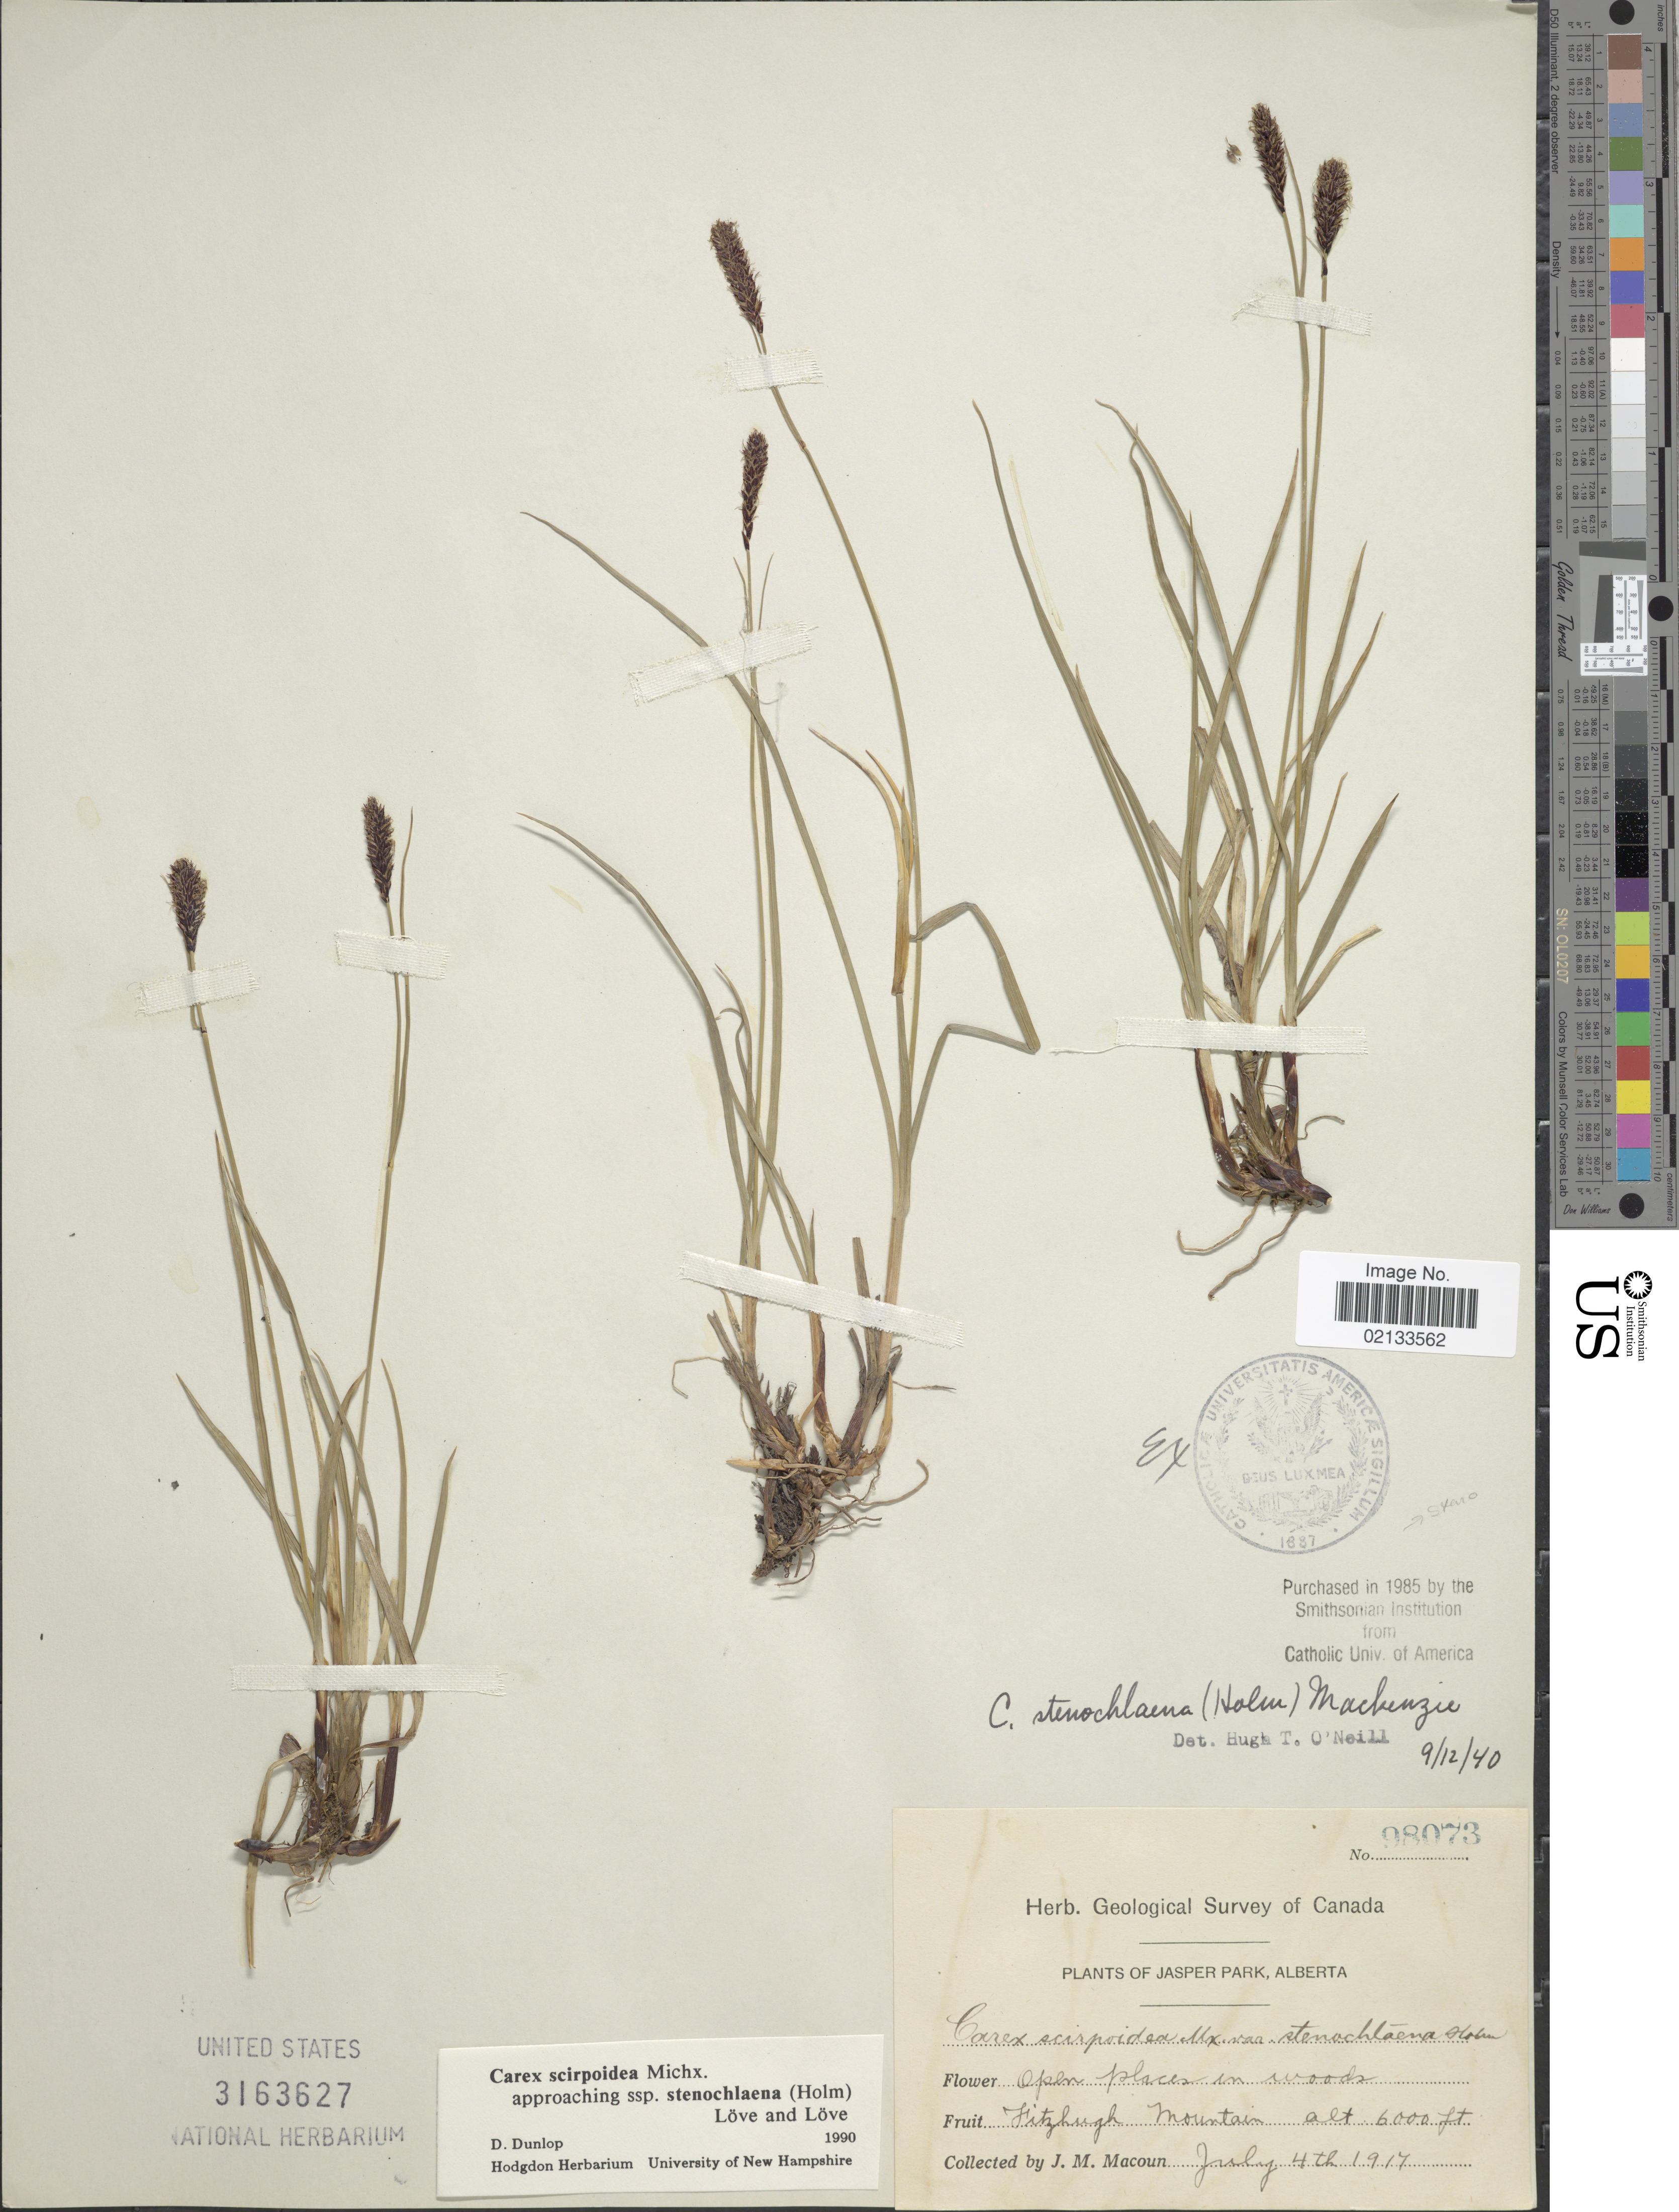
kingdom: Plantae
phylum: Tracheophyta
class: Liliopsida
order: Poales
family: Cyperaceae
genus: Carex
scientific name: Carex scirpoidea subsp. stenochloena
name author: (Holm) Á. Löve & D. Löve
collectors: J. M. Macoun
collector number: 98073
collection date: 1917-07-04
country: Canada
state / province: Alberta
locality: Jasper Park, Open places in woods, Fitzhugh Mountain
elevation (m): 1829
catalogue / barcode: US 3163627